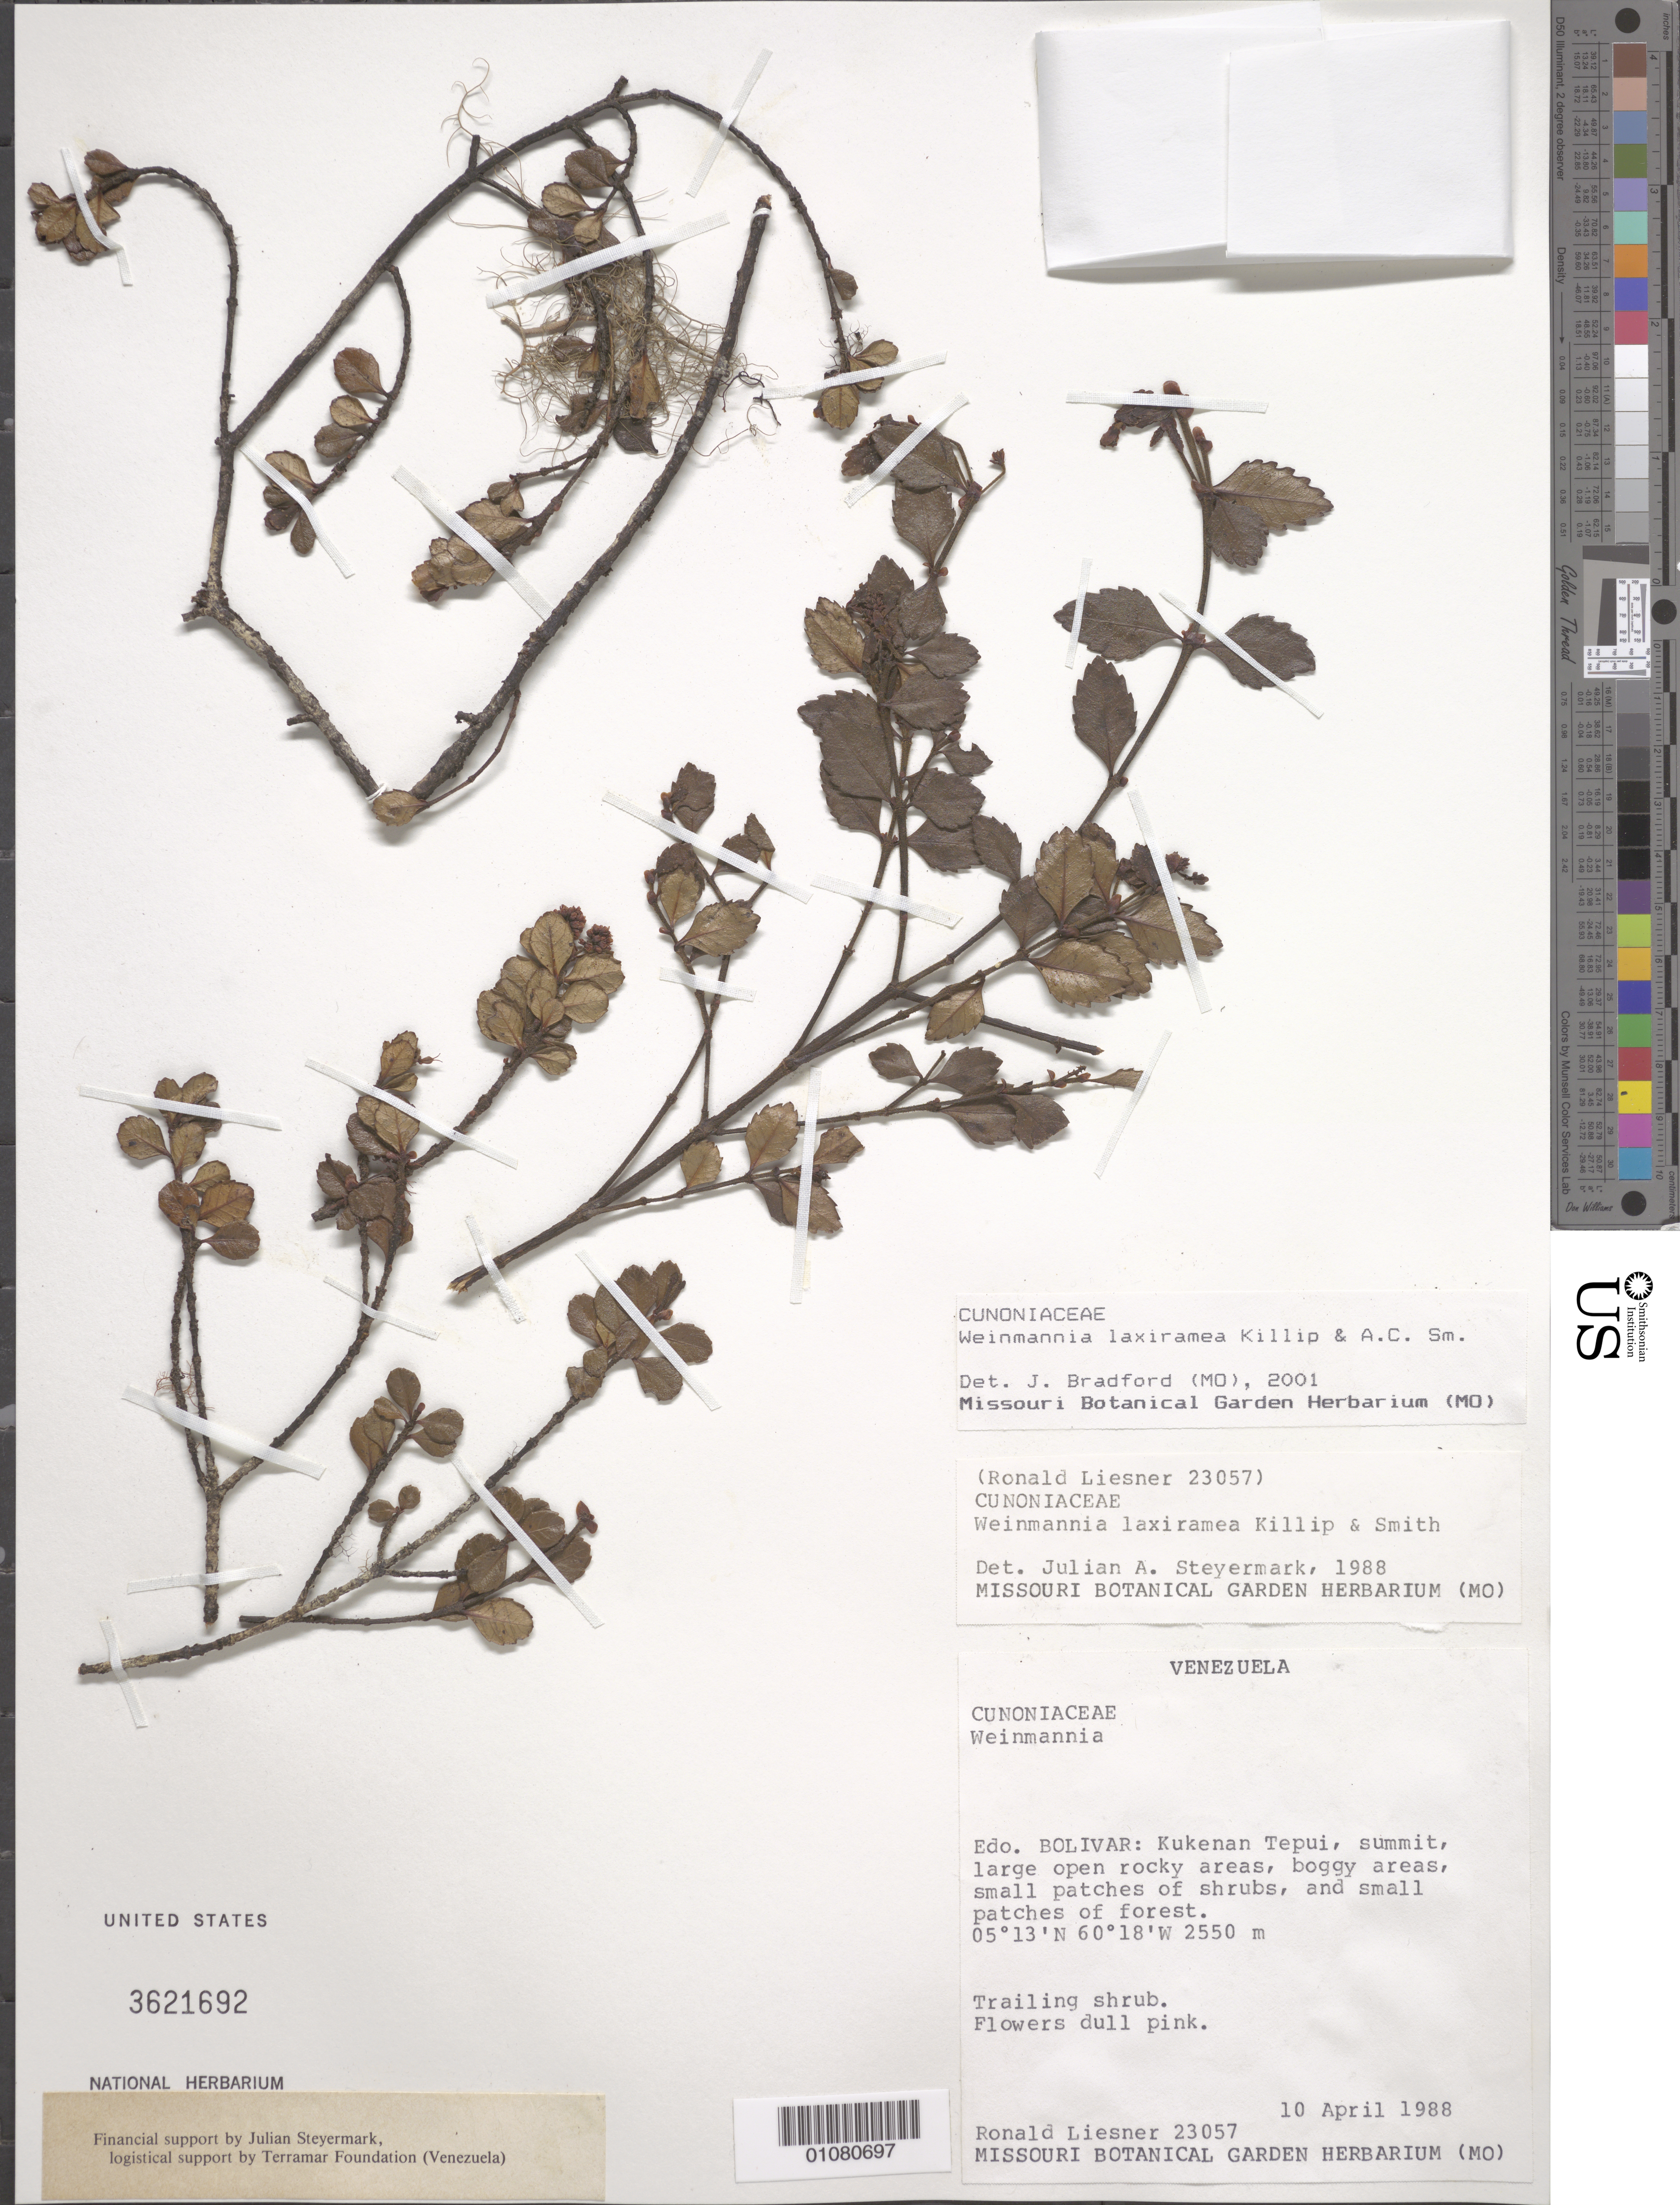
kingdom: Plantae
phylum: Tracheophyta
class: Magnoliopsida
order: Oxalidales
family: Cunoniaceae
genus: Weinmannia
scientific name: Weinmannia laxiramea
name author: Killip & A.C. Sm.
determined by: Bradford, J. C.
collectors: R. L. Liesner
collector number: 23057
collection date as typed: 10-Apr-88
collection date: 1988-04-10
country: Venezuela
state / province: Bolívar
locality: Kukenan tepuí, summit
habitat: Large open rocky areas, boggy areas, small patches of shrubs, small patches of forest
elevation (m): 2550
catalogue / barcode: US 3621692